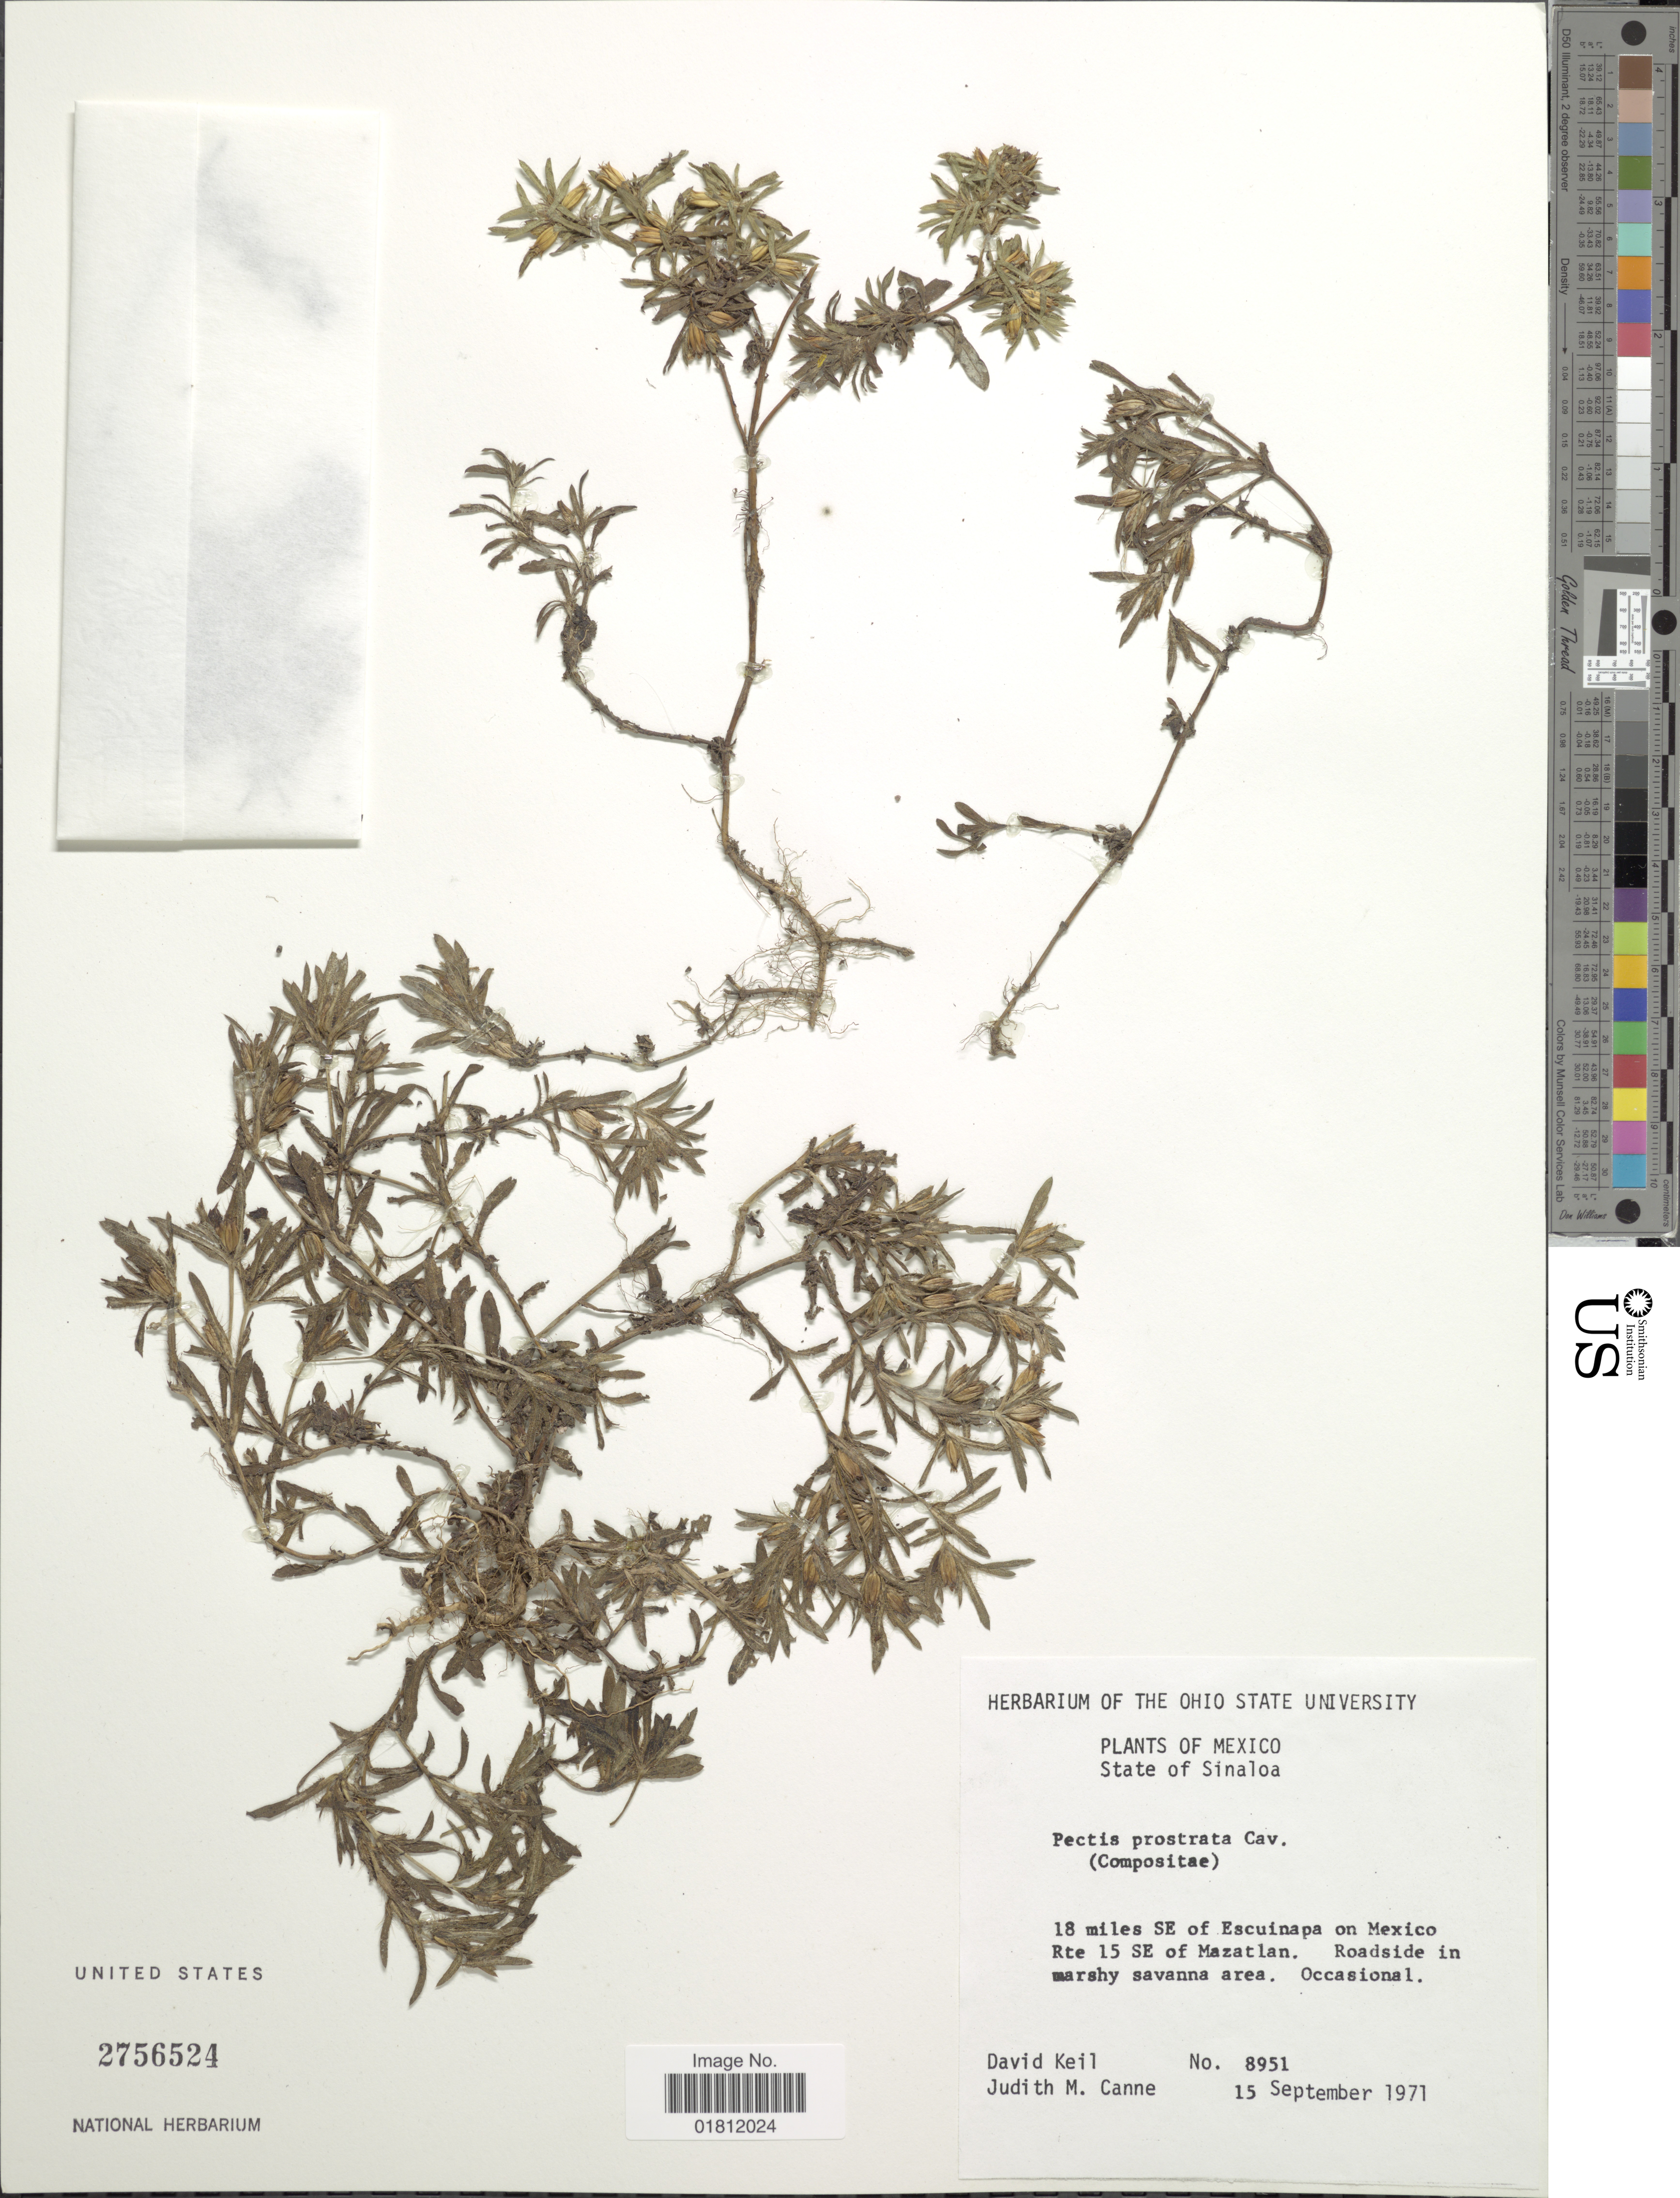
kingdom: Plantae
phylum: Tracheophyta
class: Magnoliopsida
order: Asterales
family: Asteraceae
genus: Pectis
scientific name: Pectis prostrata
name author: Cav.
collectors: D. J. Keil & J. M. Canne-Hilliker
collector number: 8951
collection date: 1971-09-15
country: Mexico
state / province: Sinaloa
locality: State of Sinaloa. 18 miles E of Escuinapa on Mexio Rte 15 SE of Mazatlan.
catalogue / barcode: US 2756524